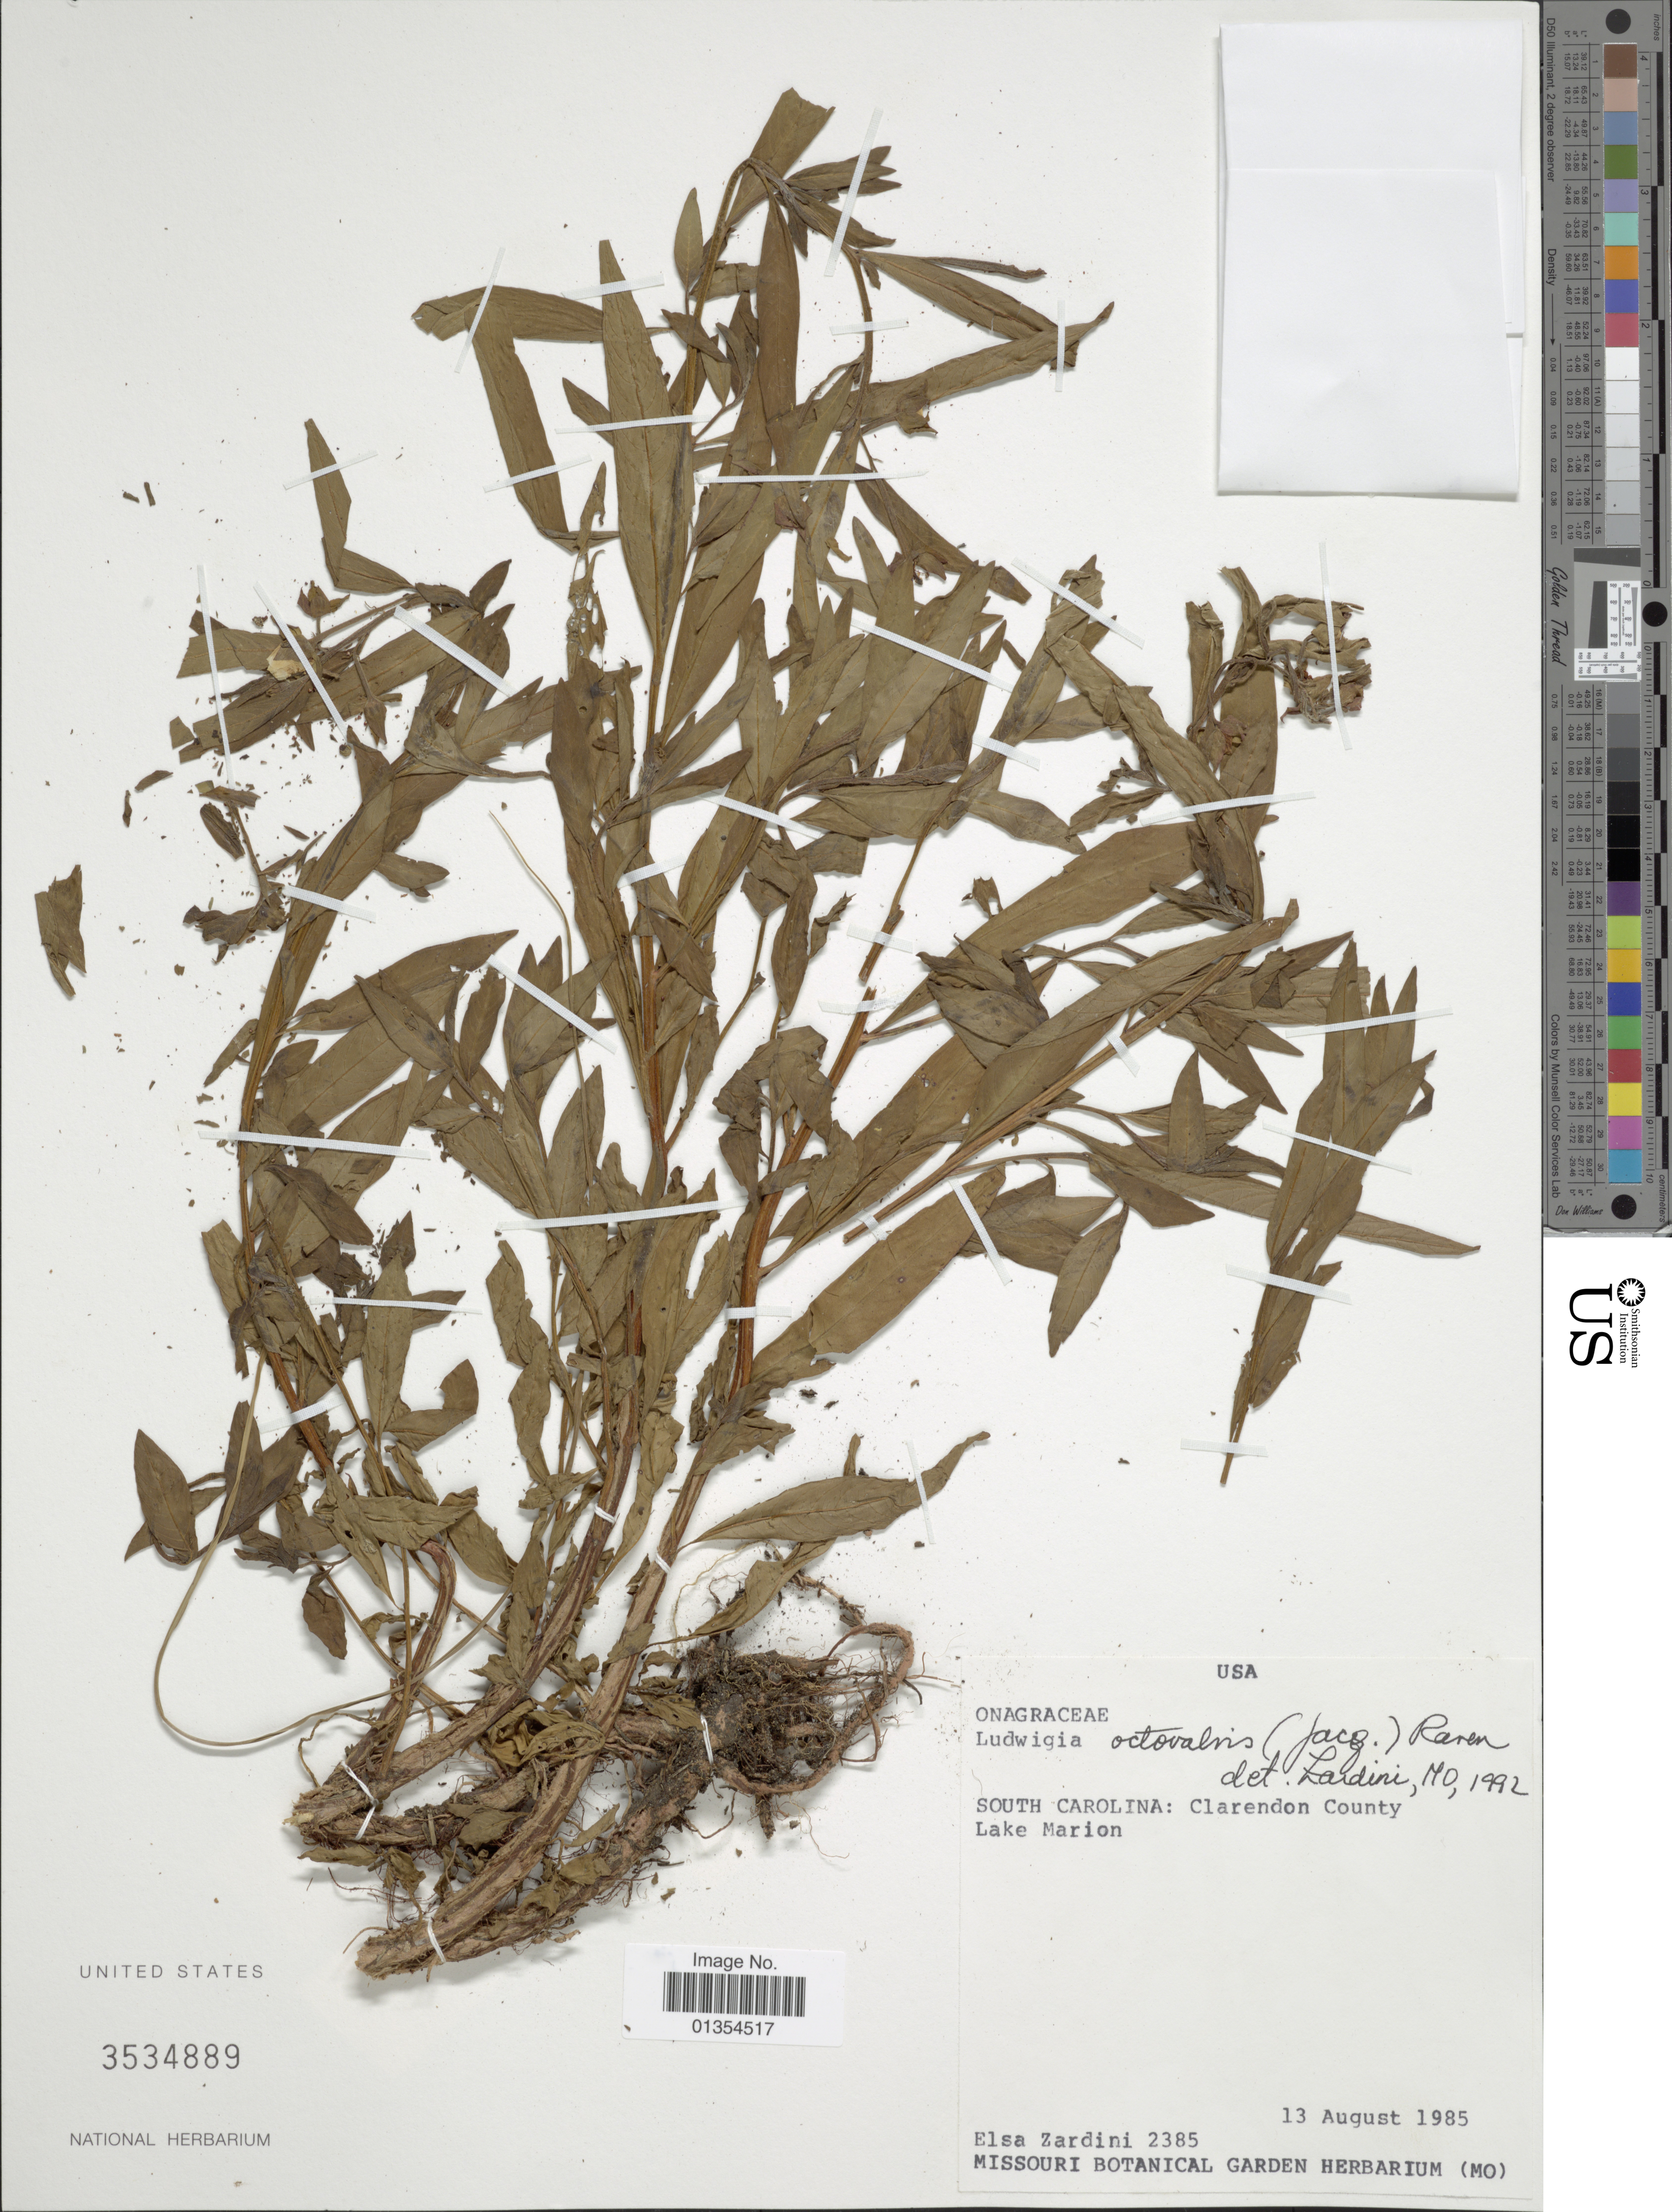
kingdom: Plantae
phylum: Tracheophyta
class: Magnoliopsida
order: Myrtales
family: Onagraceae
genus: Ludwigia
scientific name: Ludwigia octovalvis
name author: (Jacq.) P.H. Raven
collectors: E. M. Zardini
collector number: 2385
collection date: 1985-08-13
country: United States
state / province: South Carolina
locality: Clarendon County, Lake Marion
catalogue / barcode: US 3534889